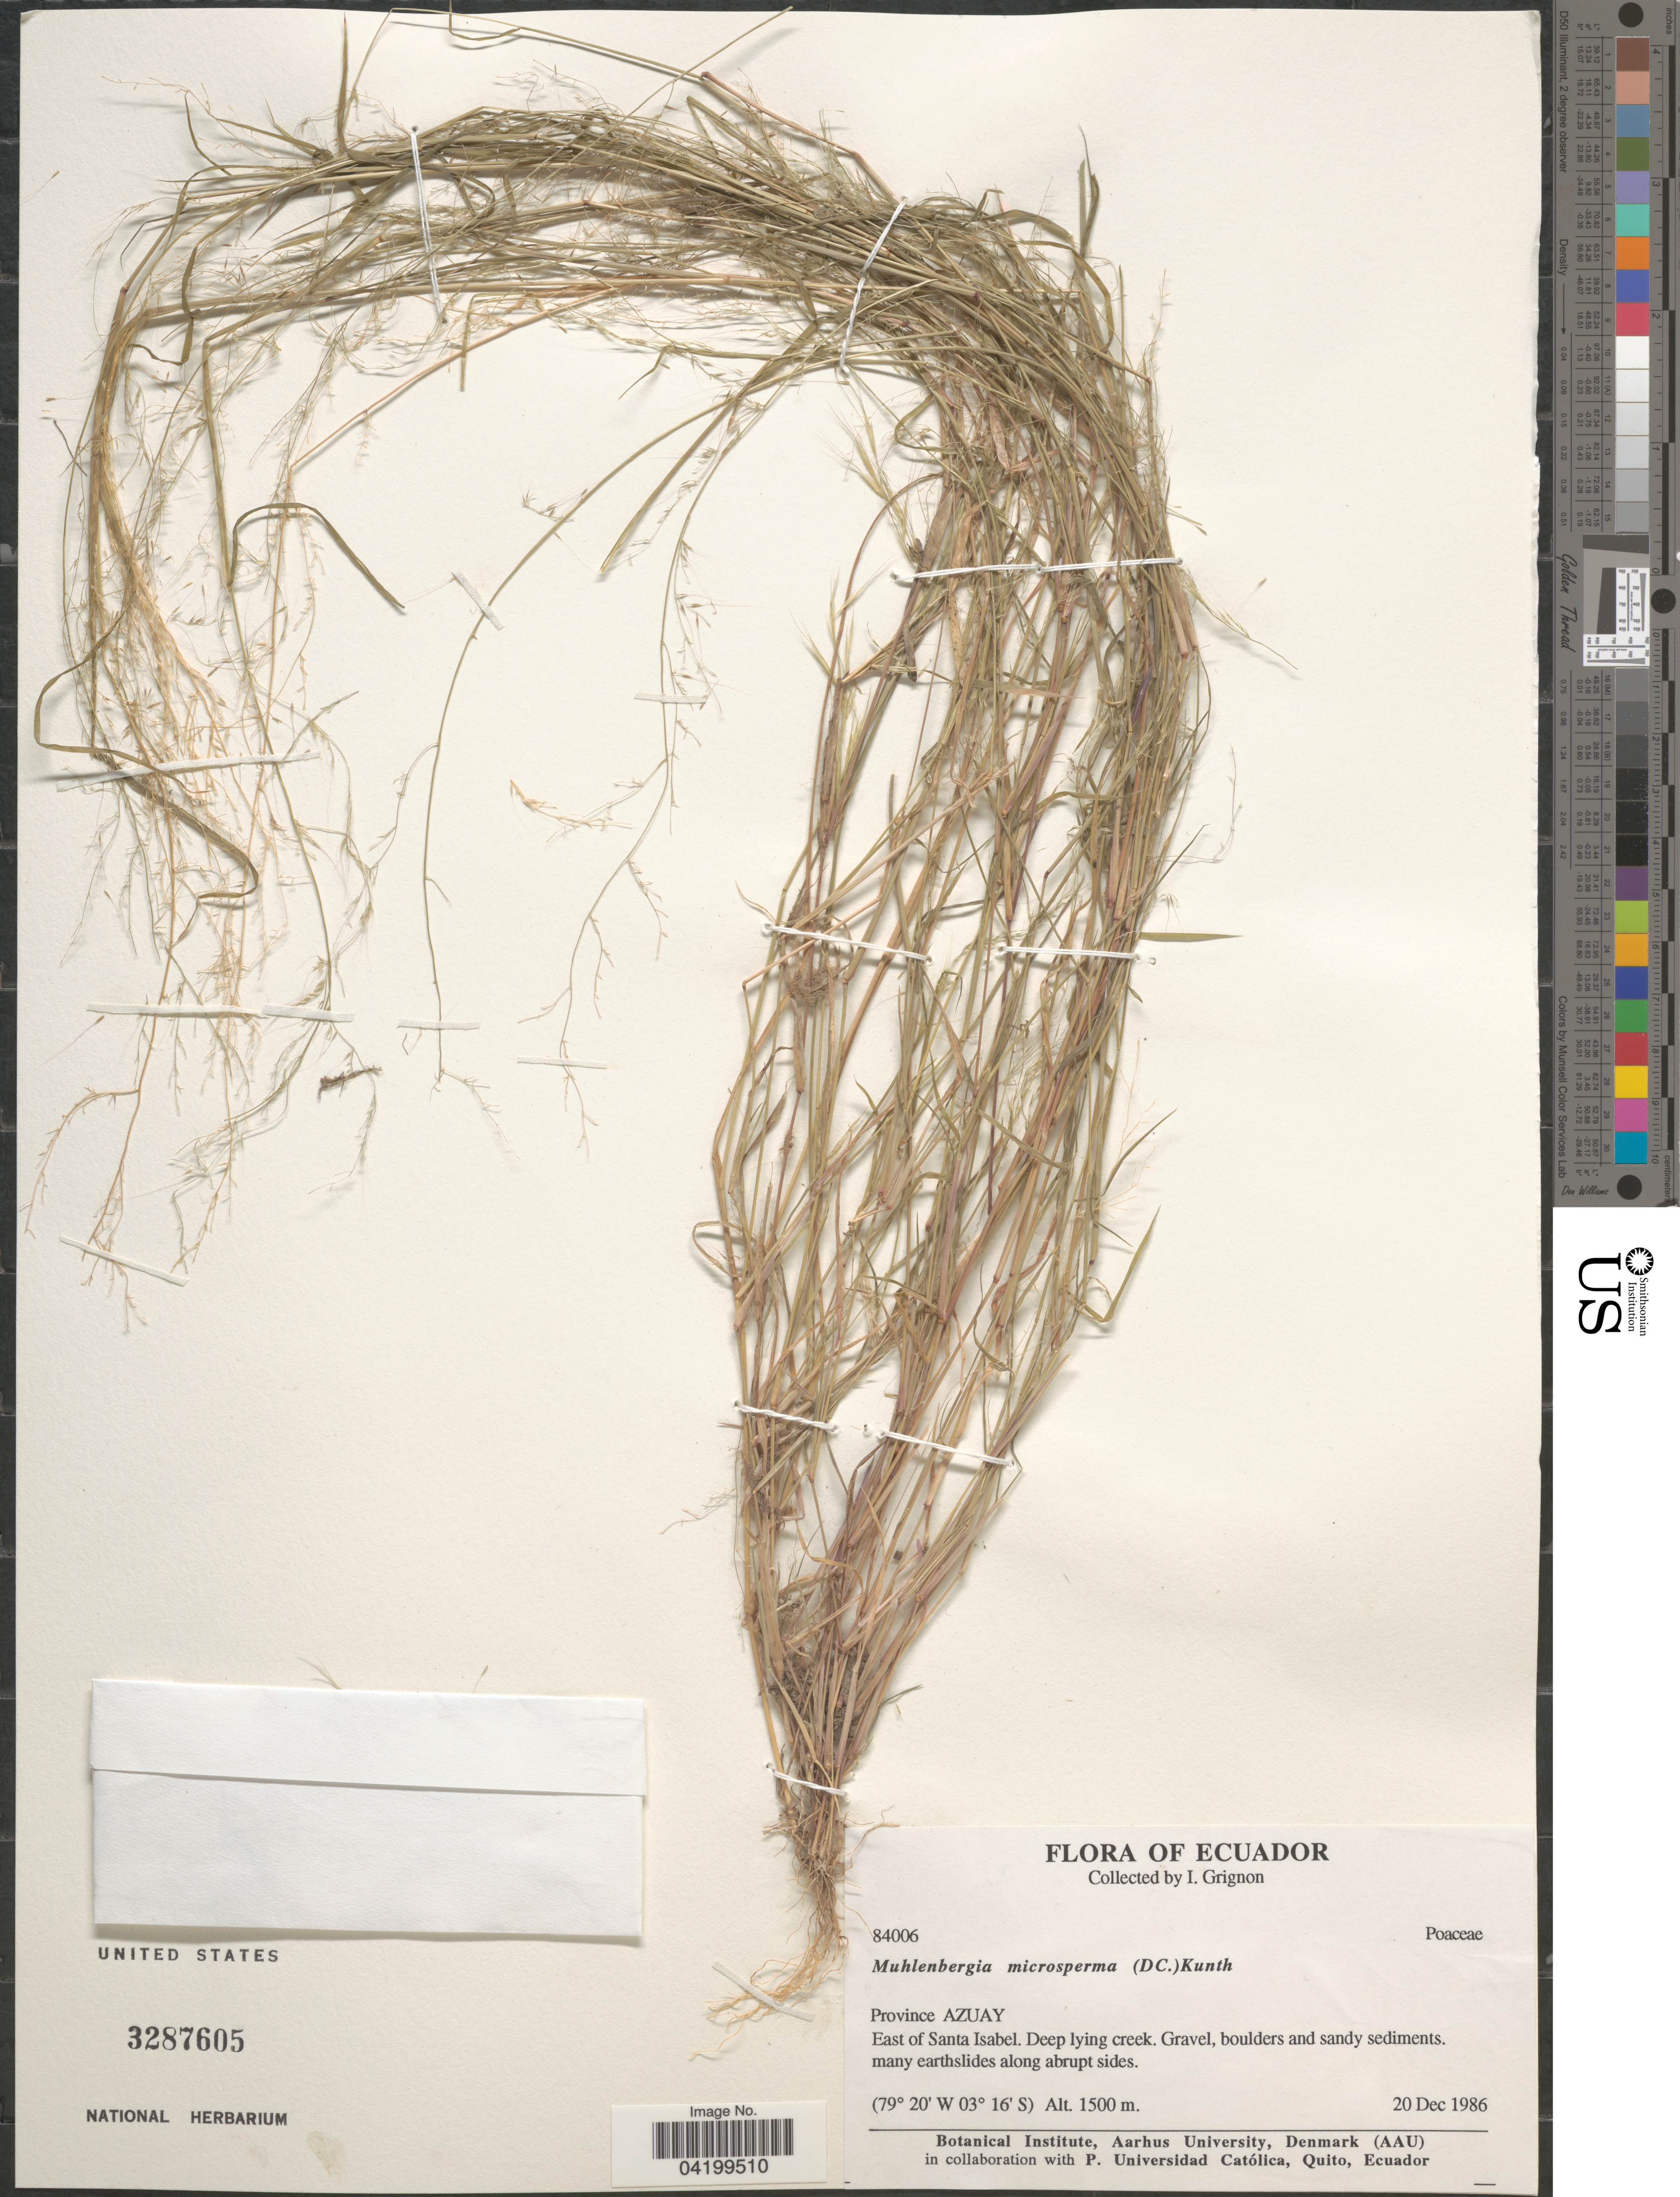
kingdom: Plantae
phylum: Tracheophyta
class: Liliopsida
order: Poales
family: Poaceae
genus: Muhlenbergia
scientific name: Muhlenbergia microsperma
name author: (DC.) Kunth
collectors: I. Grignon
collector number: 84006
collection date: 1986-12-20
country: Ecuador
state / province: Azuay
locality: East of Santa Isabel.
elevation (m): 1500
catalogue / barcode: US 3287605